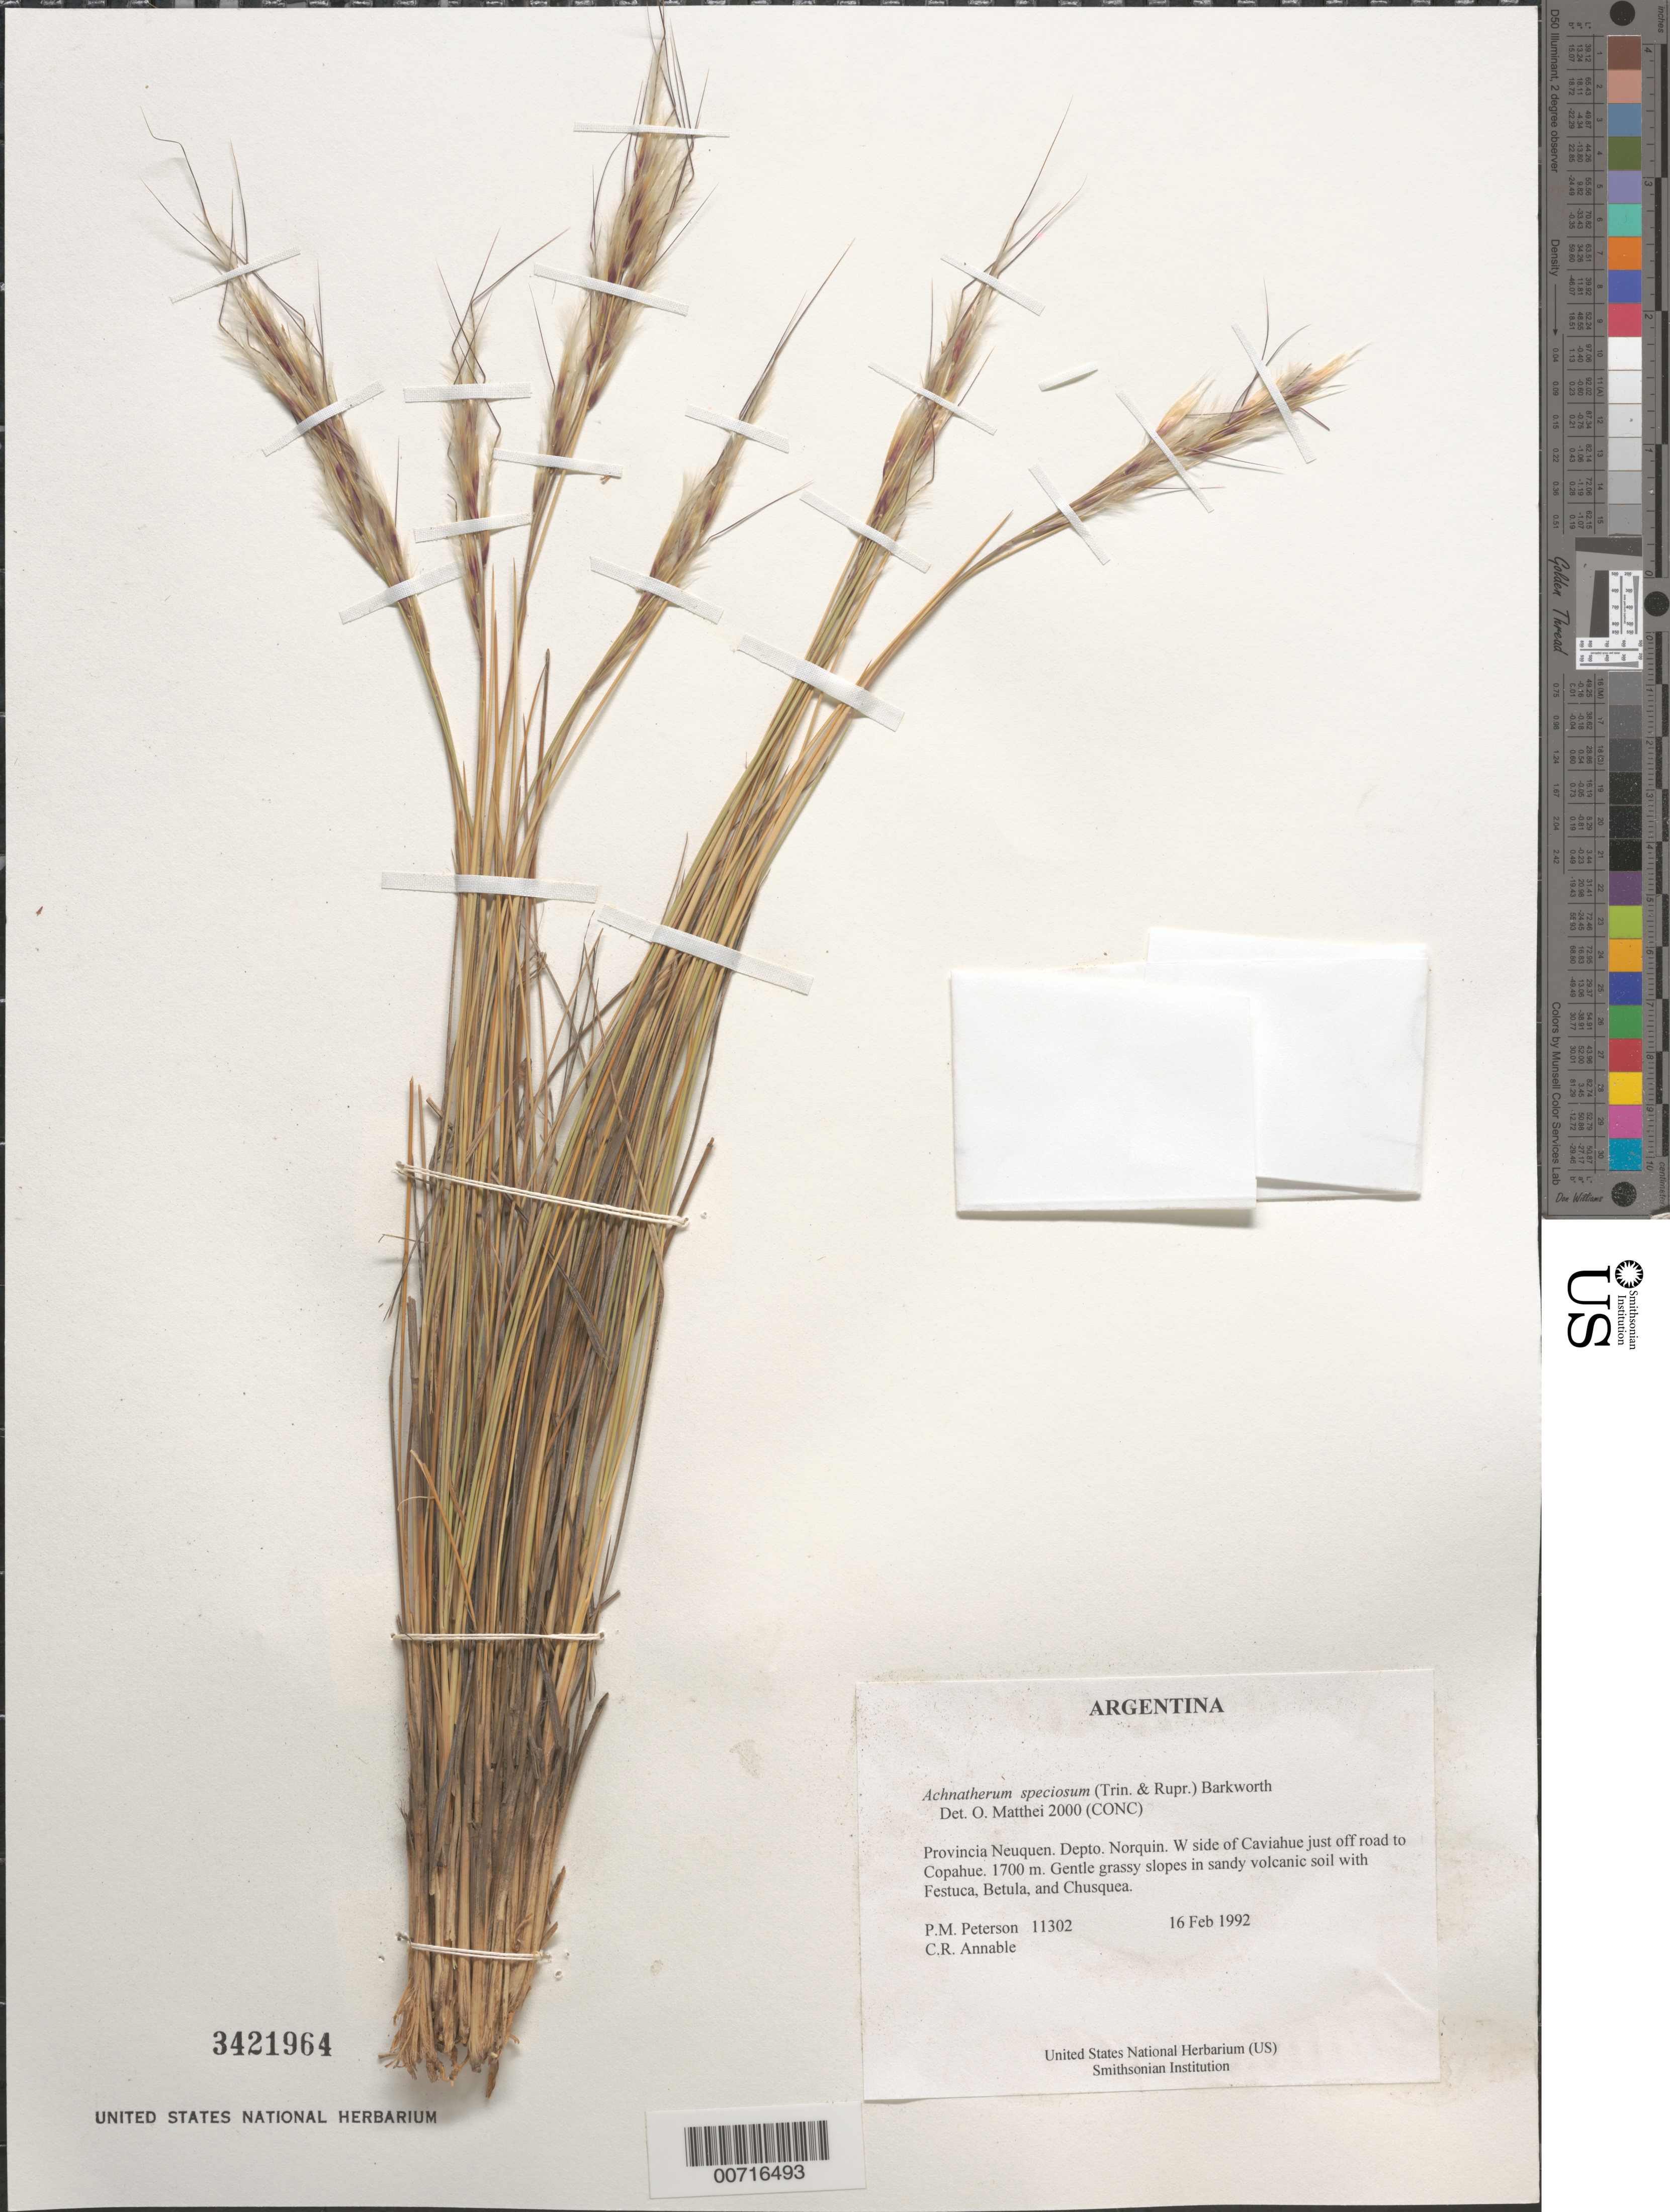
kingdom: Plantae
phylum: Tracheophyta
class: Liliopsida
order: Poales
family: Poaceae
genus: Pappostipa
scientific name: Pappostipa speciosa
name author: (Trin. & Rupr.) Romasch.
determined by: Matthei, O. R.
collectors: P. M. Peterson & C. R. Annable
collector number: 11302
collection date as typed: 16 Feb 1992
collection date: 1992-02-16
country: Argentina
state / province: Neuquen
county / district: Norquin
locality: W side of Caviahue just off road to Copahue.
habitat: Gentle grassy slopes in sandy volcanic soil with Festuca, Betula, and Chusquea.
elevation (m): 1700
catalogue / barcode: US 3421964